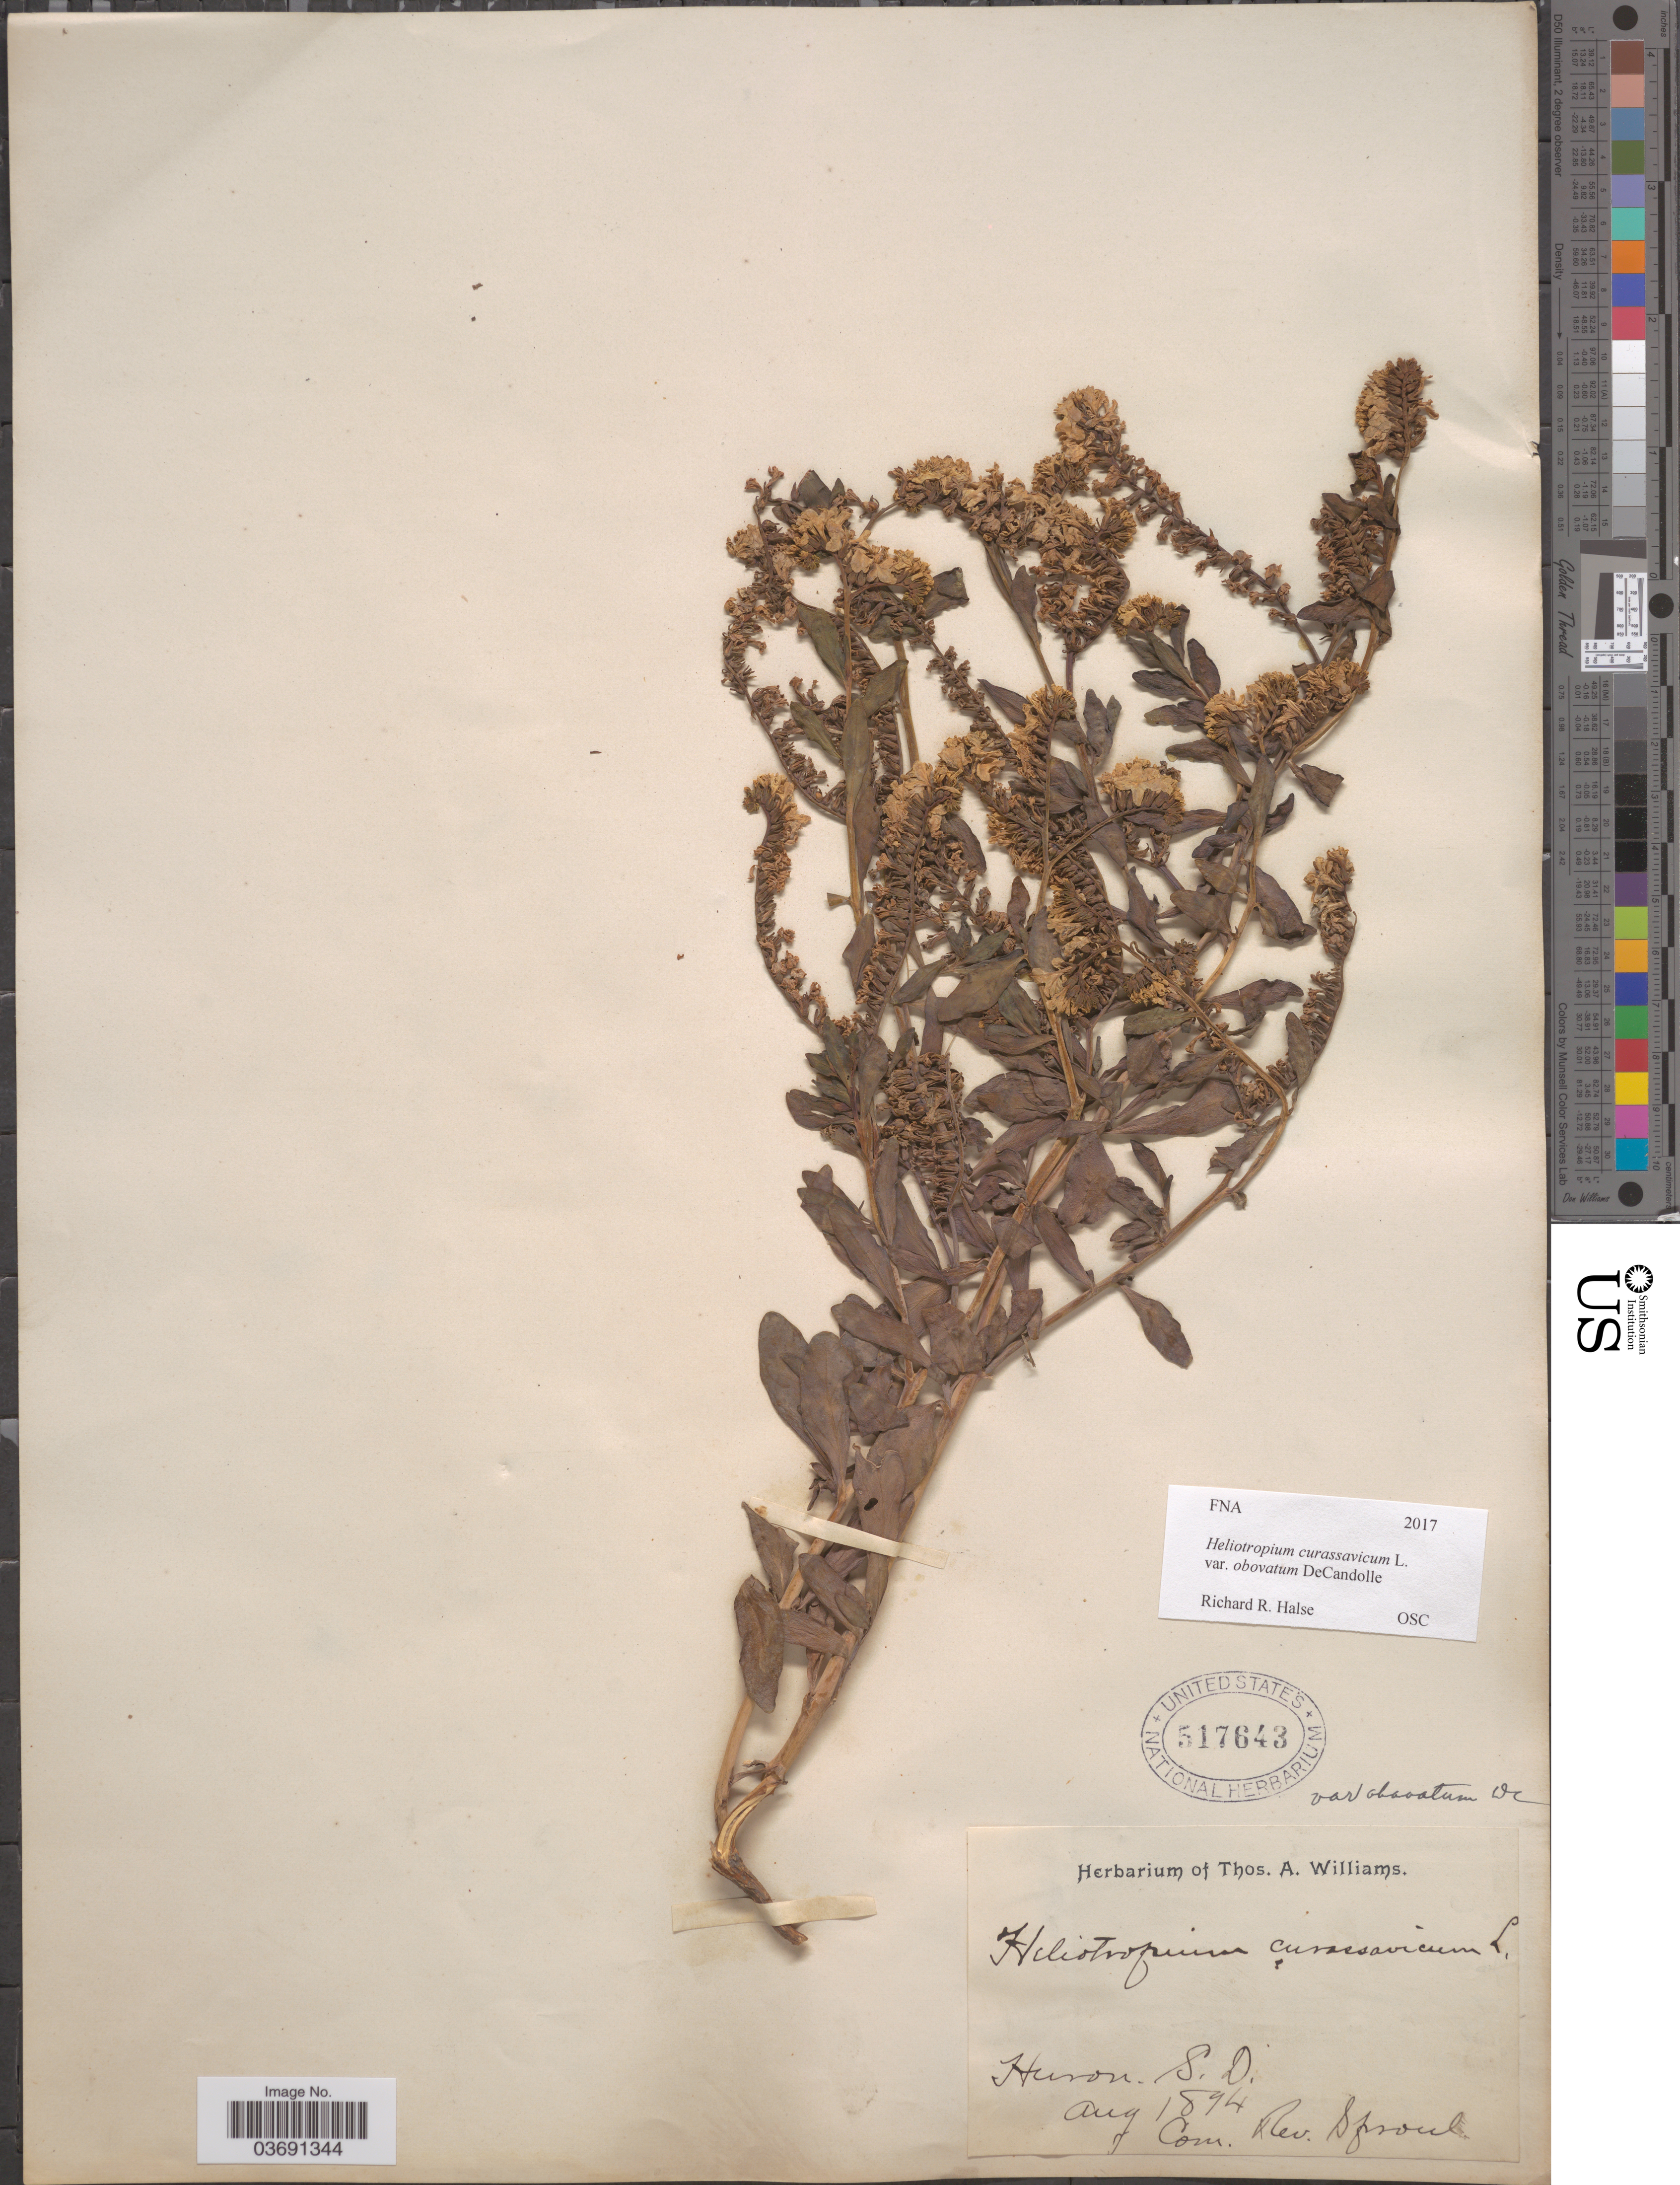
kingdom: Plantae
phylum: Tracheophyta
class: Magnoliopsida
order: Boraginales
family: Heliotropiaceae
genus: Heliotropium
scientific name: Heliotropium curassavicum subsp. obovatum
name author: (DC.) Á. Löve & D. Löve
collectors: ex herb. Thos. A. Williams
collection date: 1894-08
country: United States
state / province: South Dakota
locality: Huron.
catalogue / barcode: US 517643